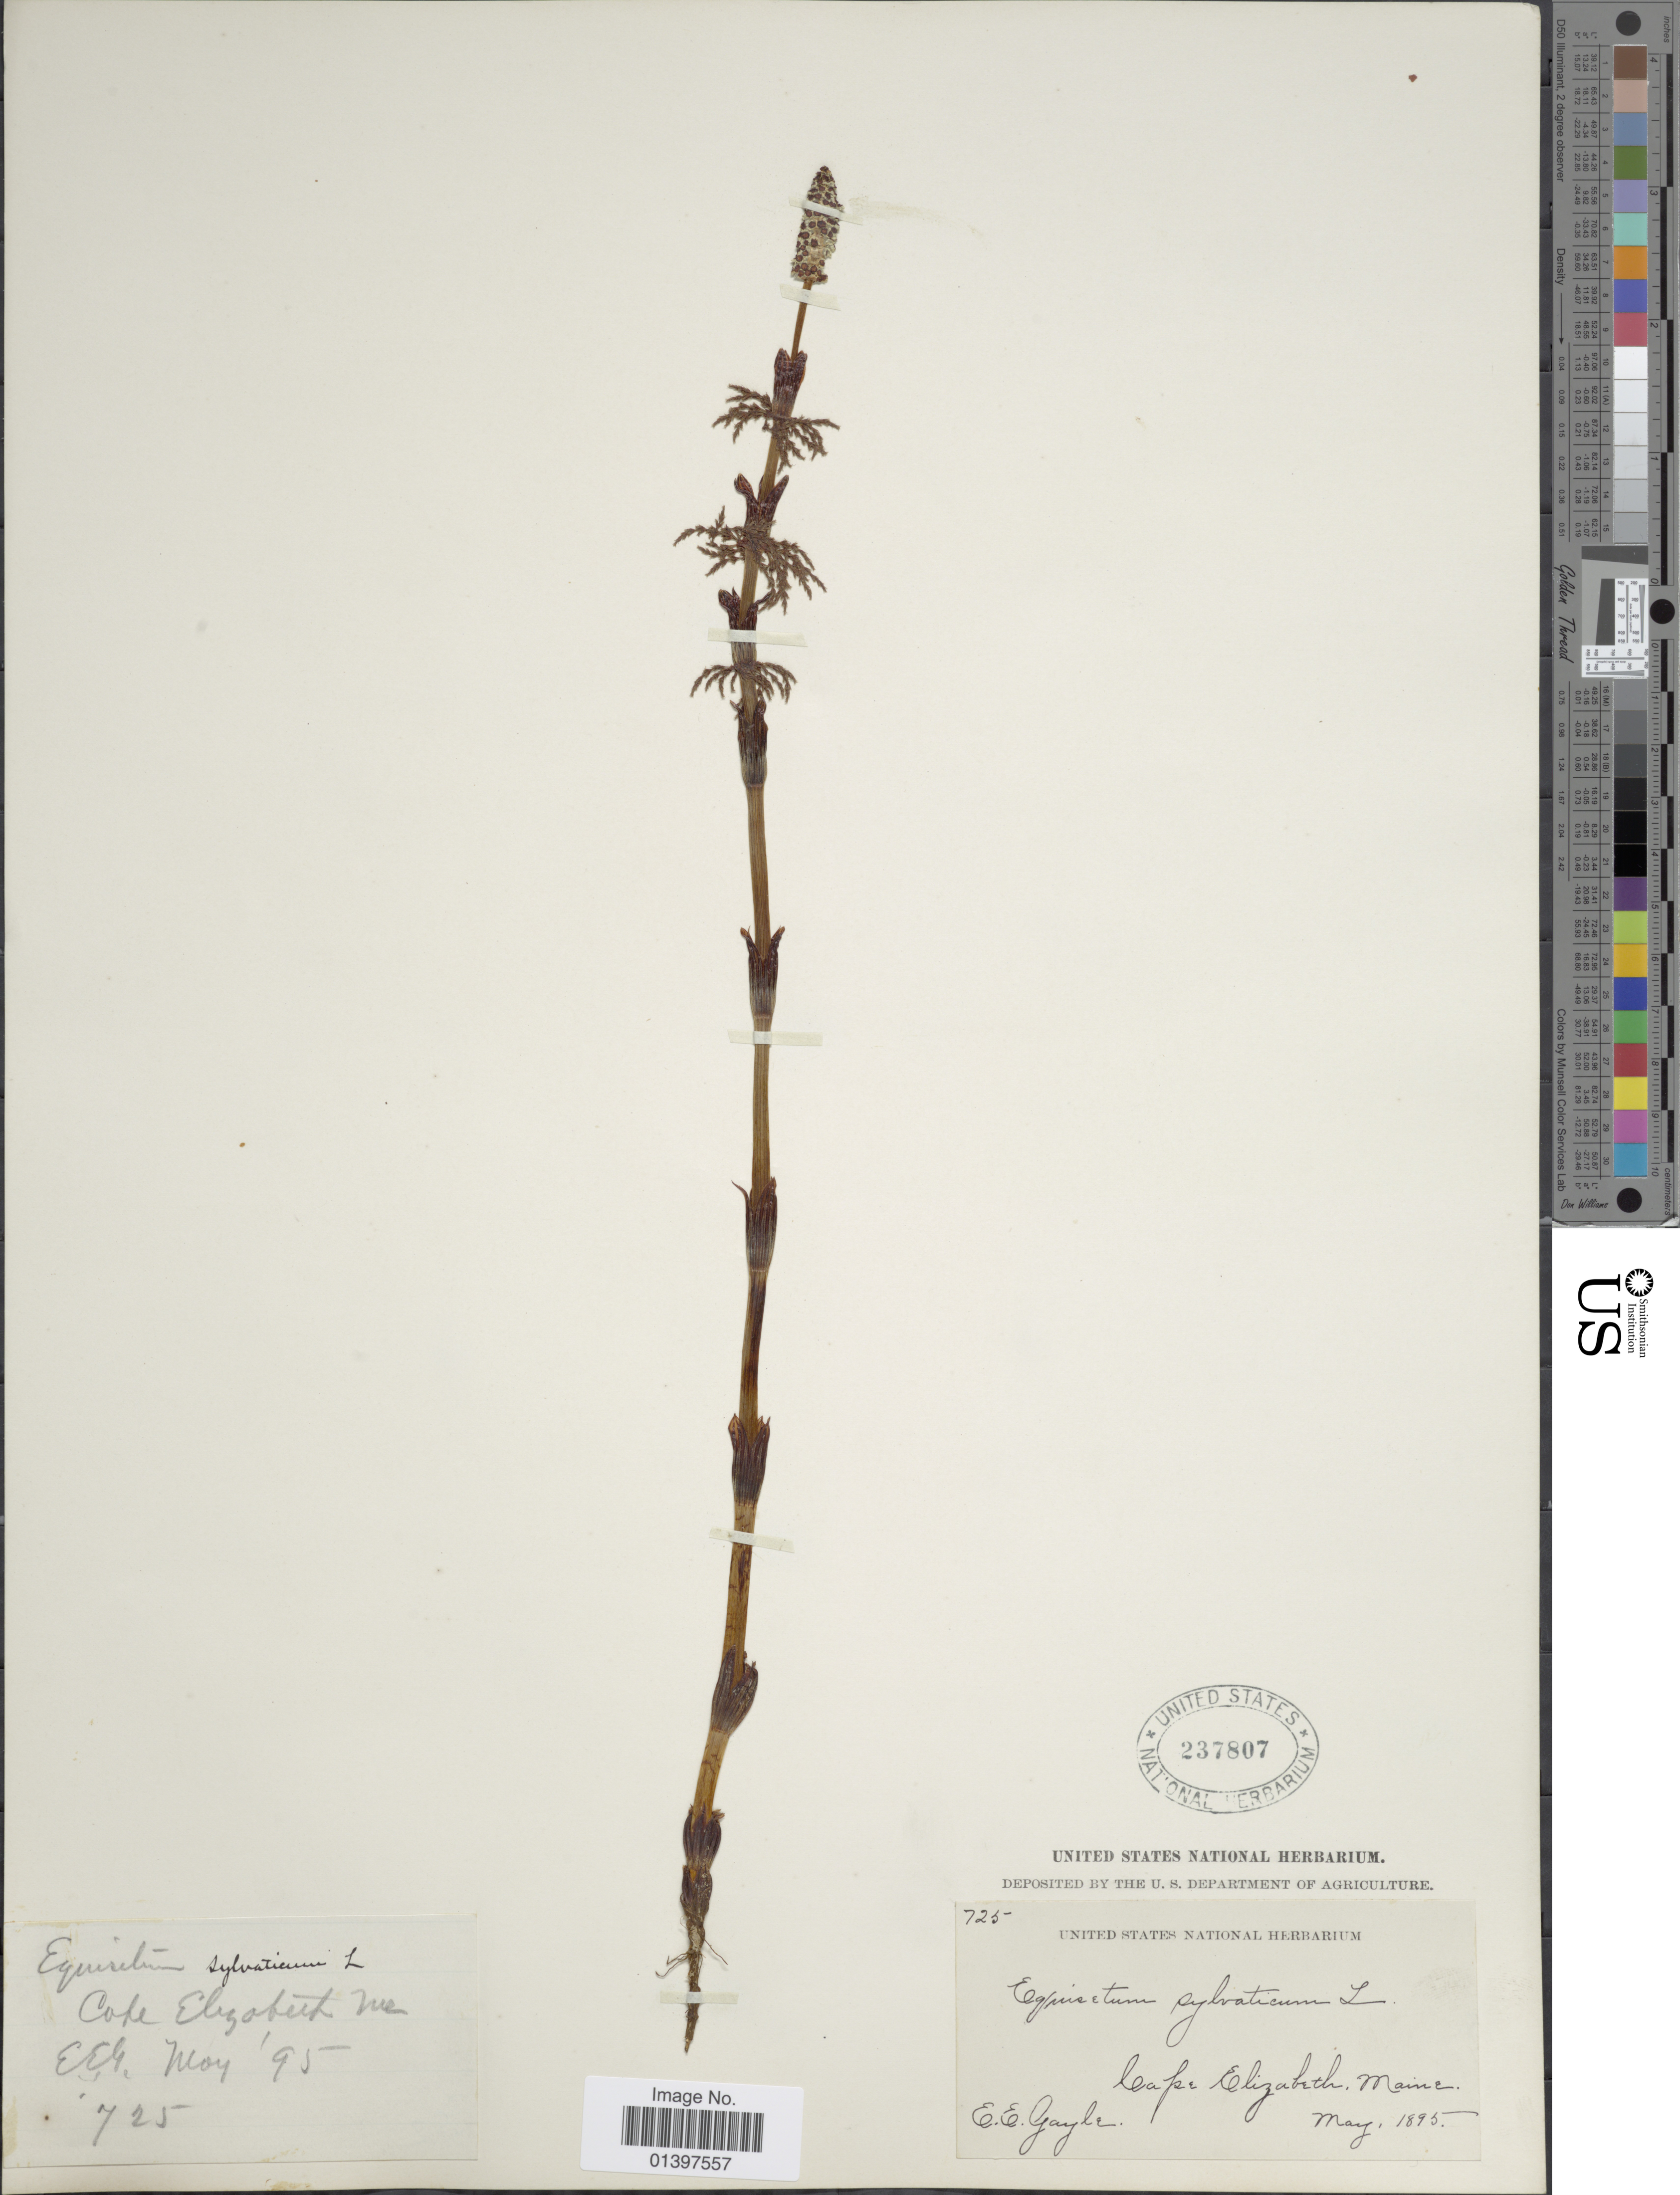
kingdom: Plantae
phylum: Tracheophyta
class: Polypodiopsida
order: Equisetales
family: Equisetaceae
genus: Equisetum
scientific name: Equisetum sylvaticum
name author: L.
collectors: E. Gayle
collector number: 725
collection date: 1895-05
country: United States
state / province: Maine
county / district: Cumberland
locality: Cape Elizabeth, Maine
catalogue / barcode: US 237807